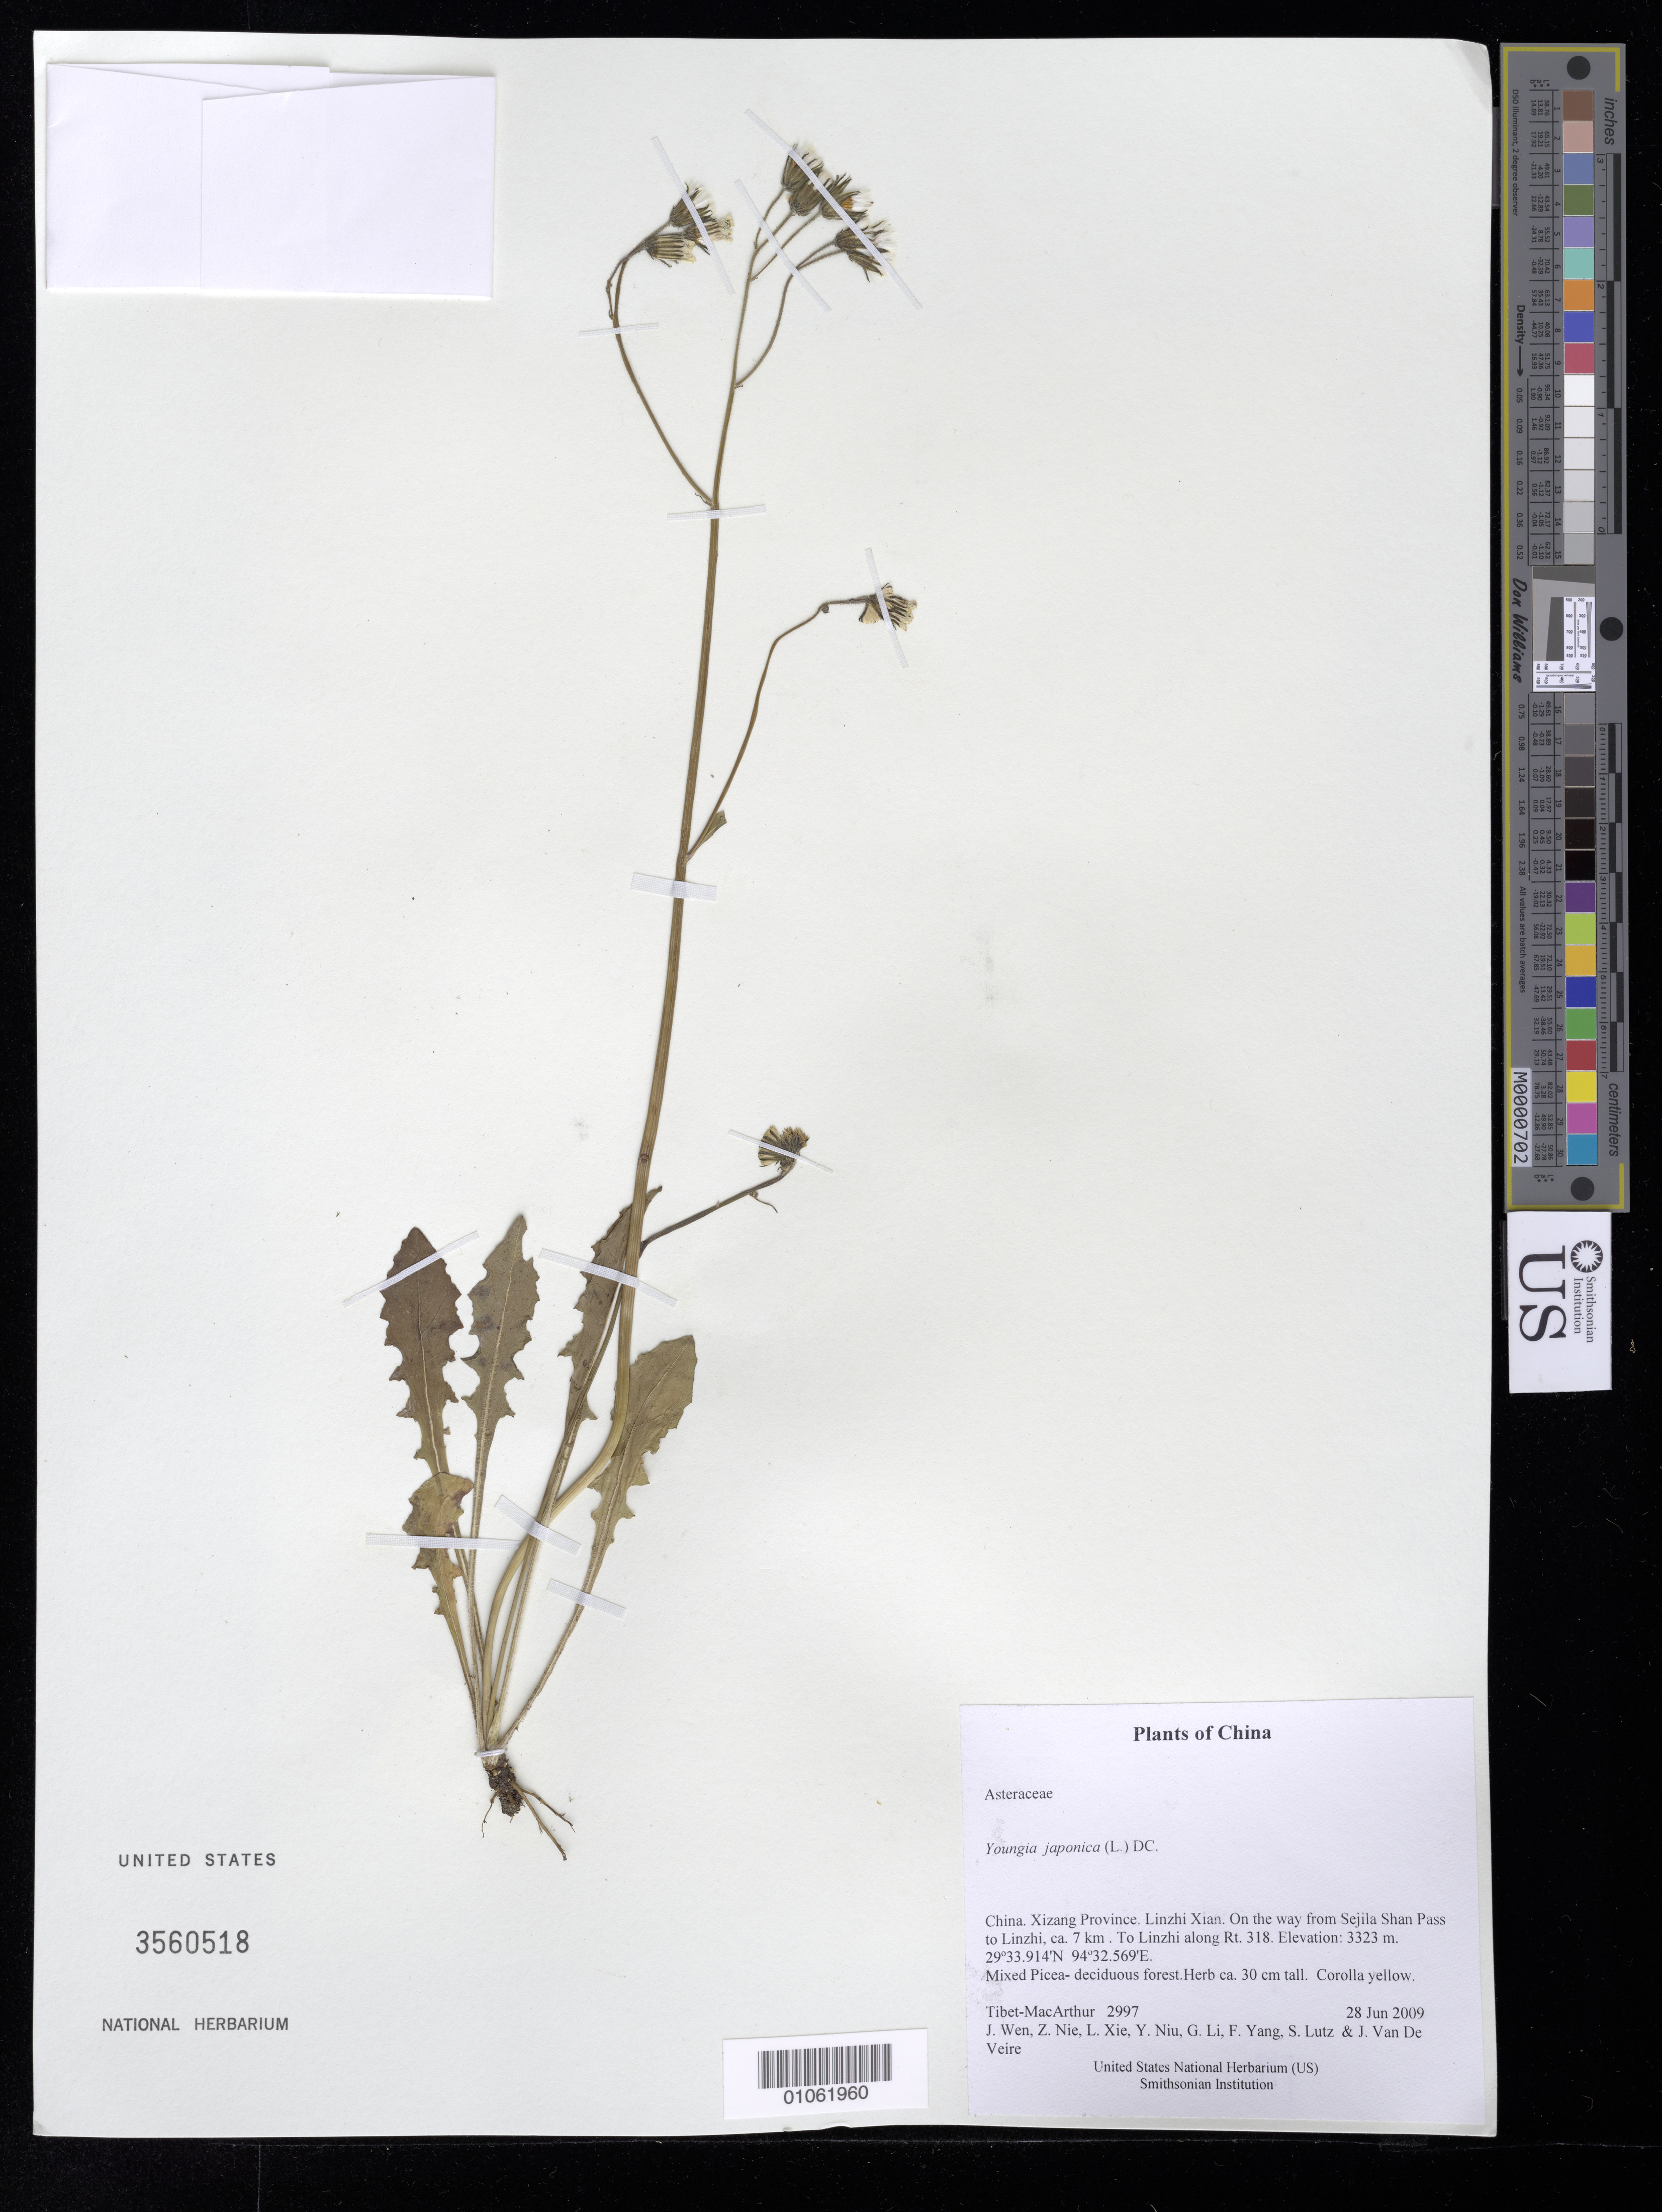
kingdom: Plantae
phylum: Tracheophyta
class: Magnoliopsida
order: Asterales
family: Asteraceae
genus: Youngia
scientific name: Youngia japonica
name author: (L.) DC.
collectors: Tibet-MacArthur, J. Wen, Z. Nie, L. Xie, Y. Niu, G. Li, F. Yang, S. Lutz & J. Van De Veire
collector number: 2997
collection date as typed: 28 Jun 2009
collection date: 2009-06-28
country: China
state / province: Xizang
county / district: Linzhi Xian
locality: On the way from Sejila Shan Pass to Linzhi, ca. 7 km . To Linzhi along Rt. 318.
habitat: Mixed Picea- deciduous forest.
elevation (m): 3323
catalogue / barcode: US 3560518